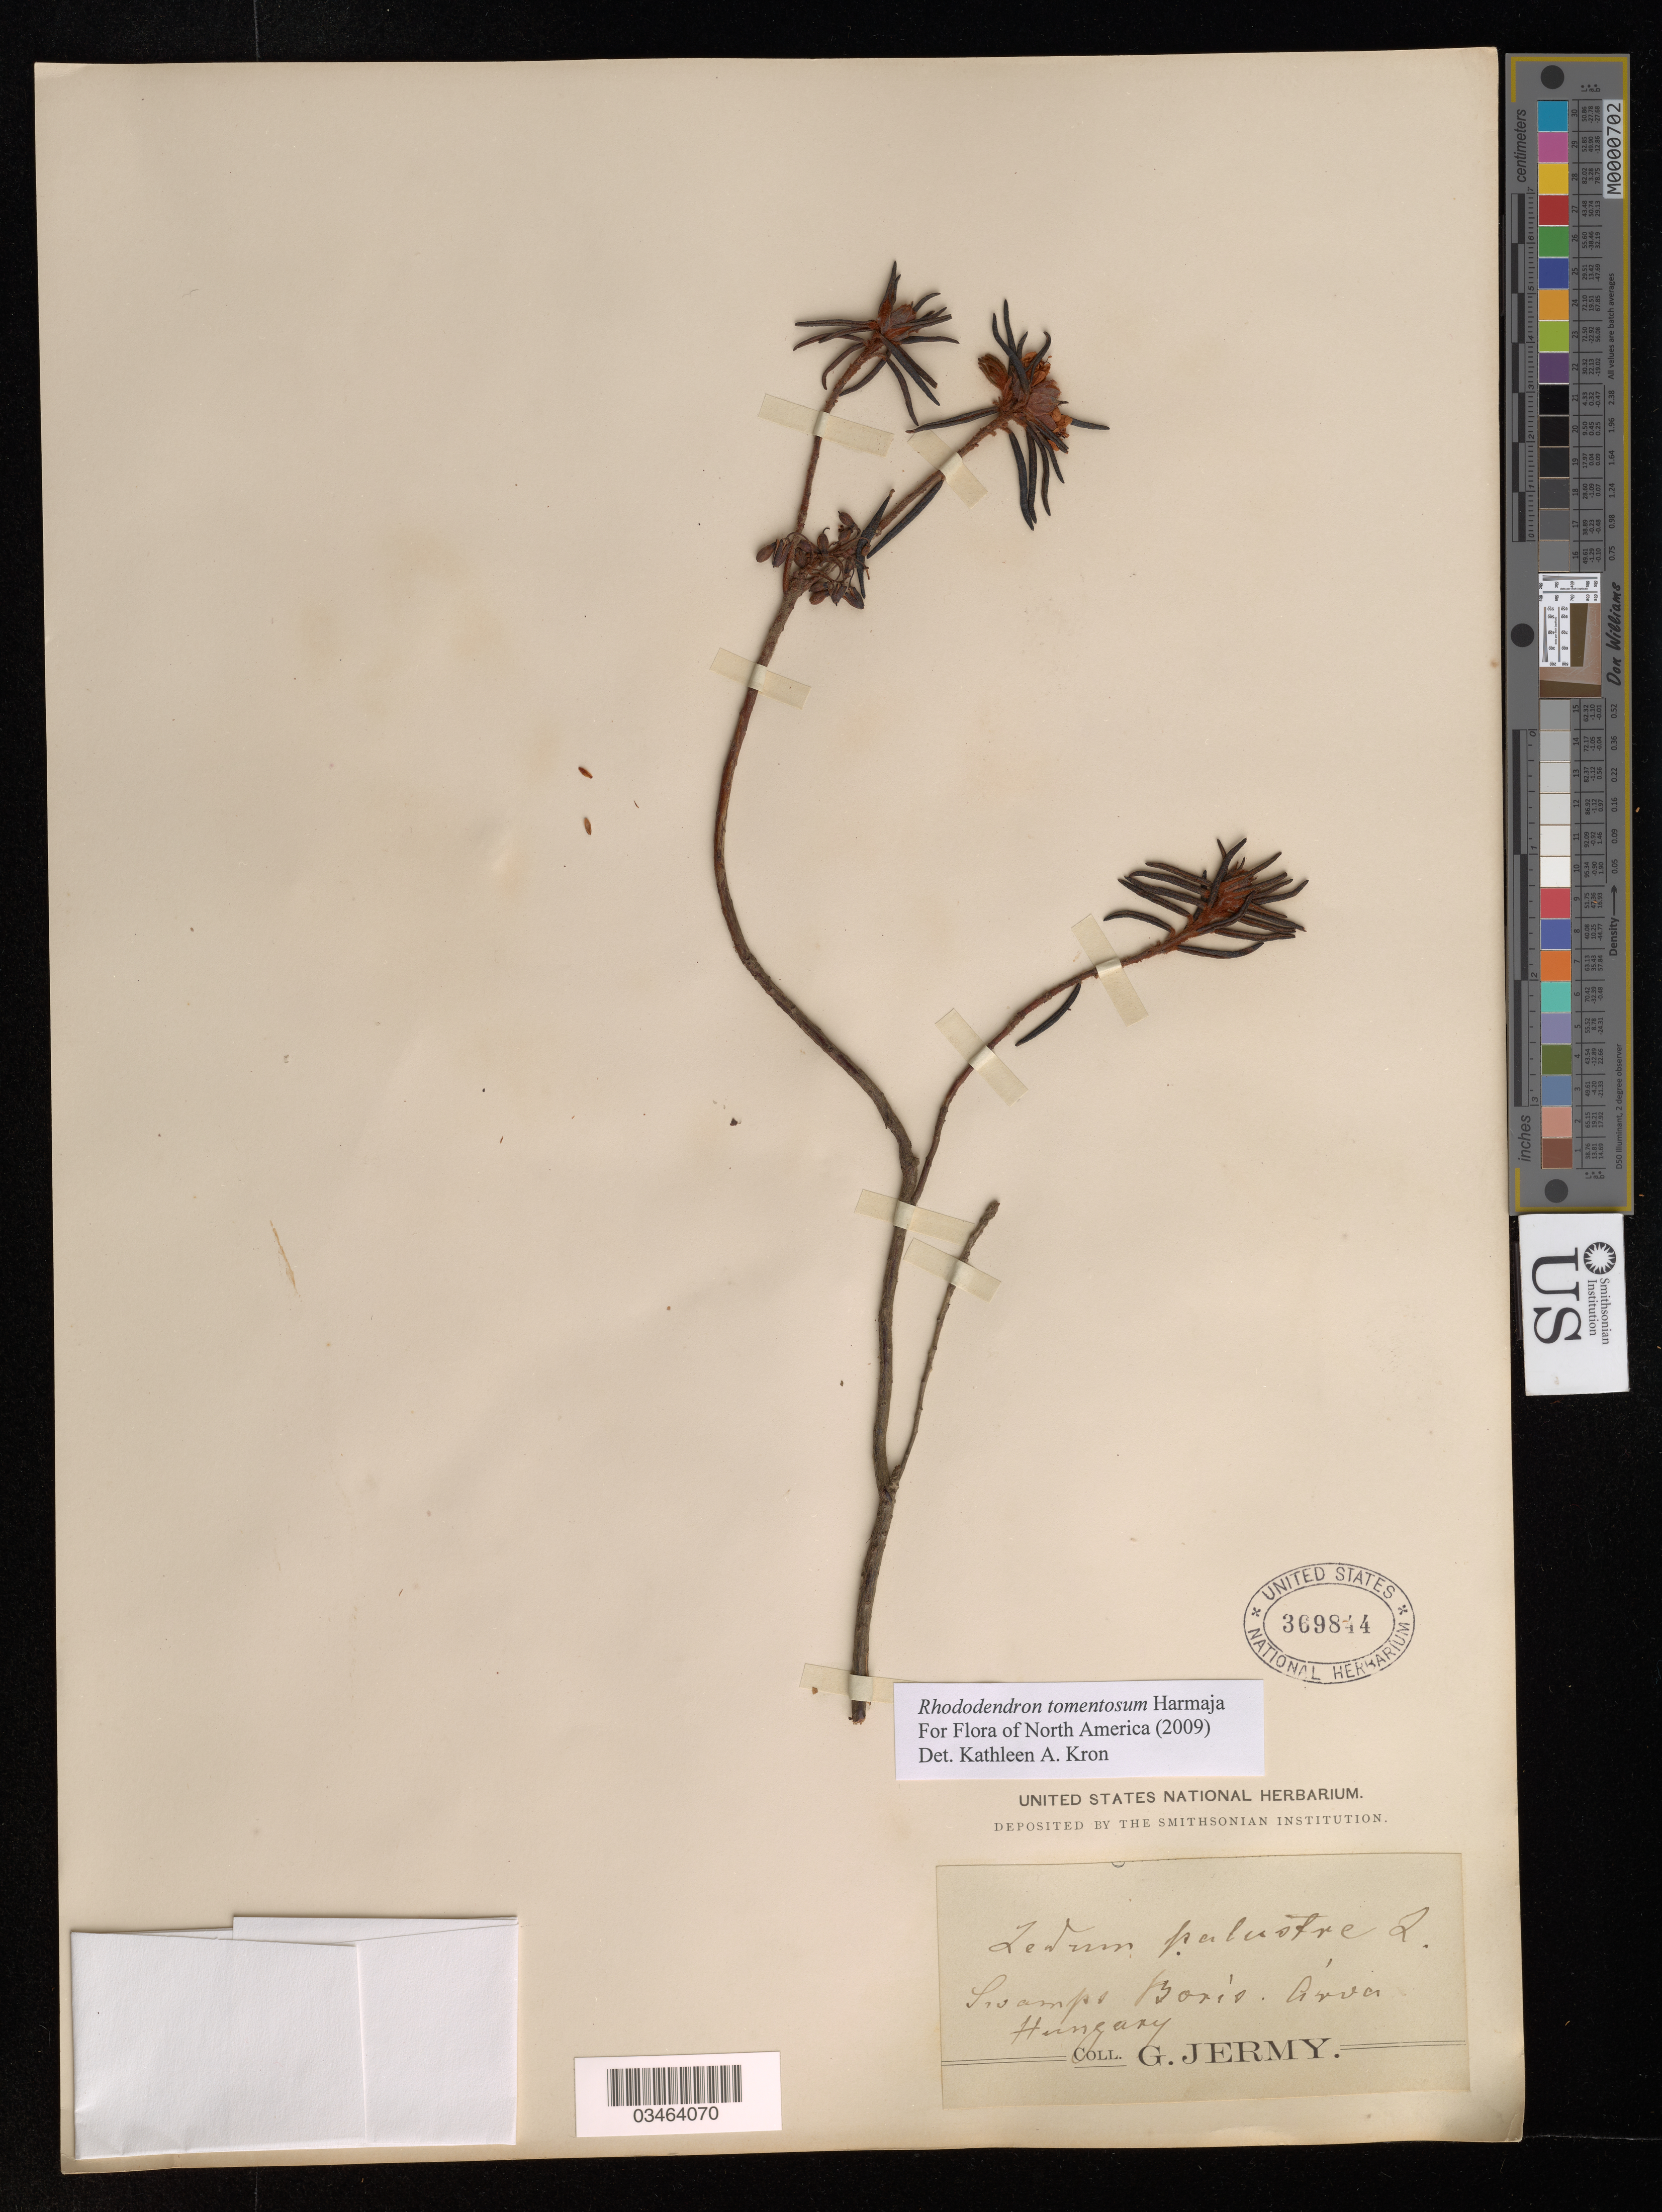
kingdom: Plantae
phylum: Tracheophyta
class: Magnoliopsida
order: Ericales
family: Ericaceae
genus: Rhododendron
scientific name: Rhododendron tomentosum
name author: Harmaja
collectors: G. Jermy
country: Hungary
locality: Swamps Borís*. Árva.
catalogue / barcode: US 369844